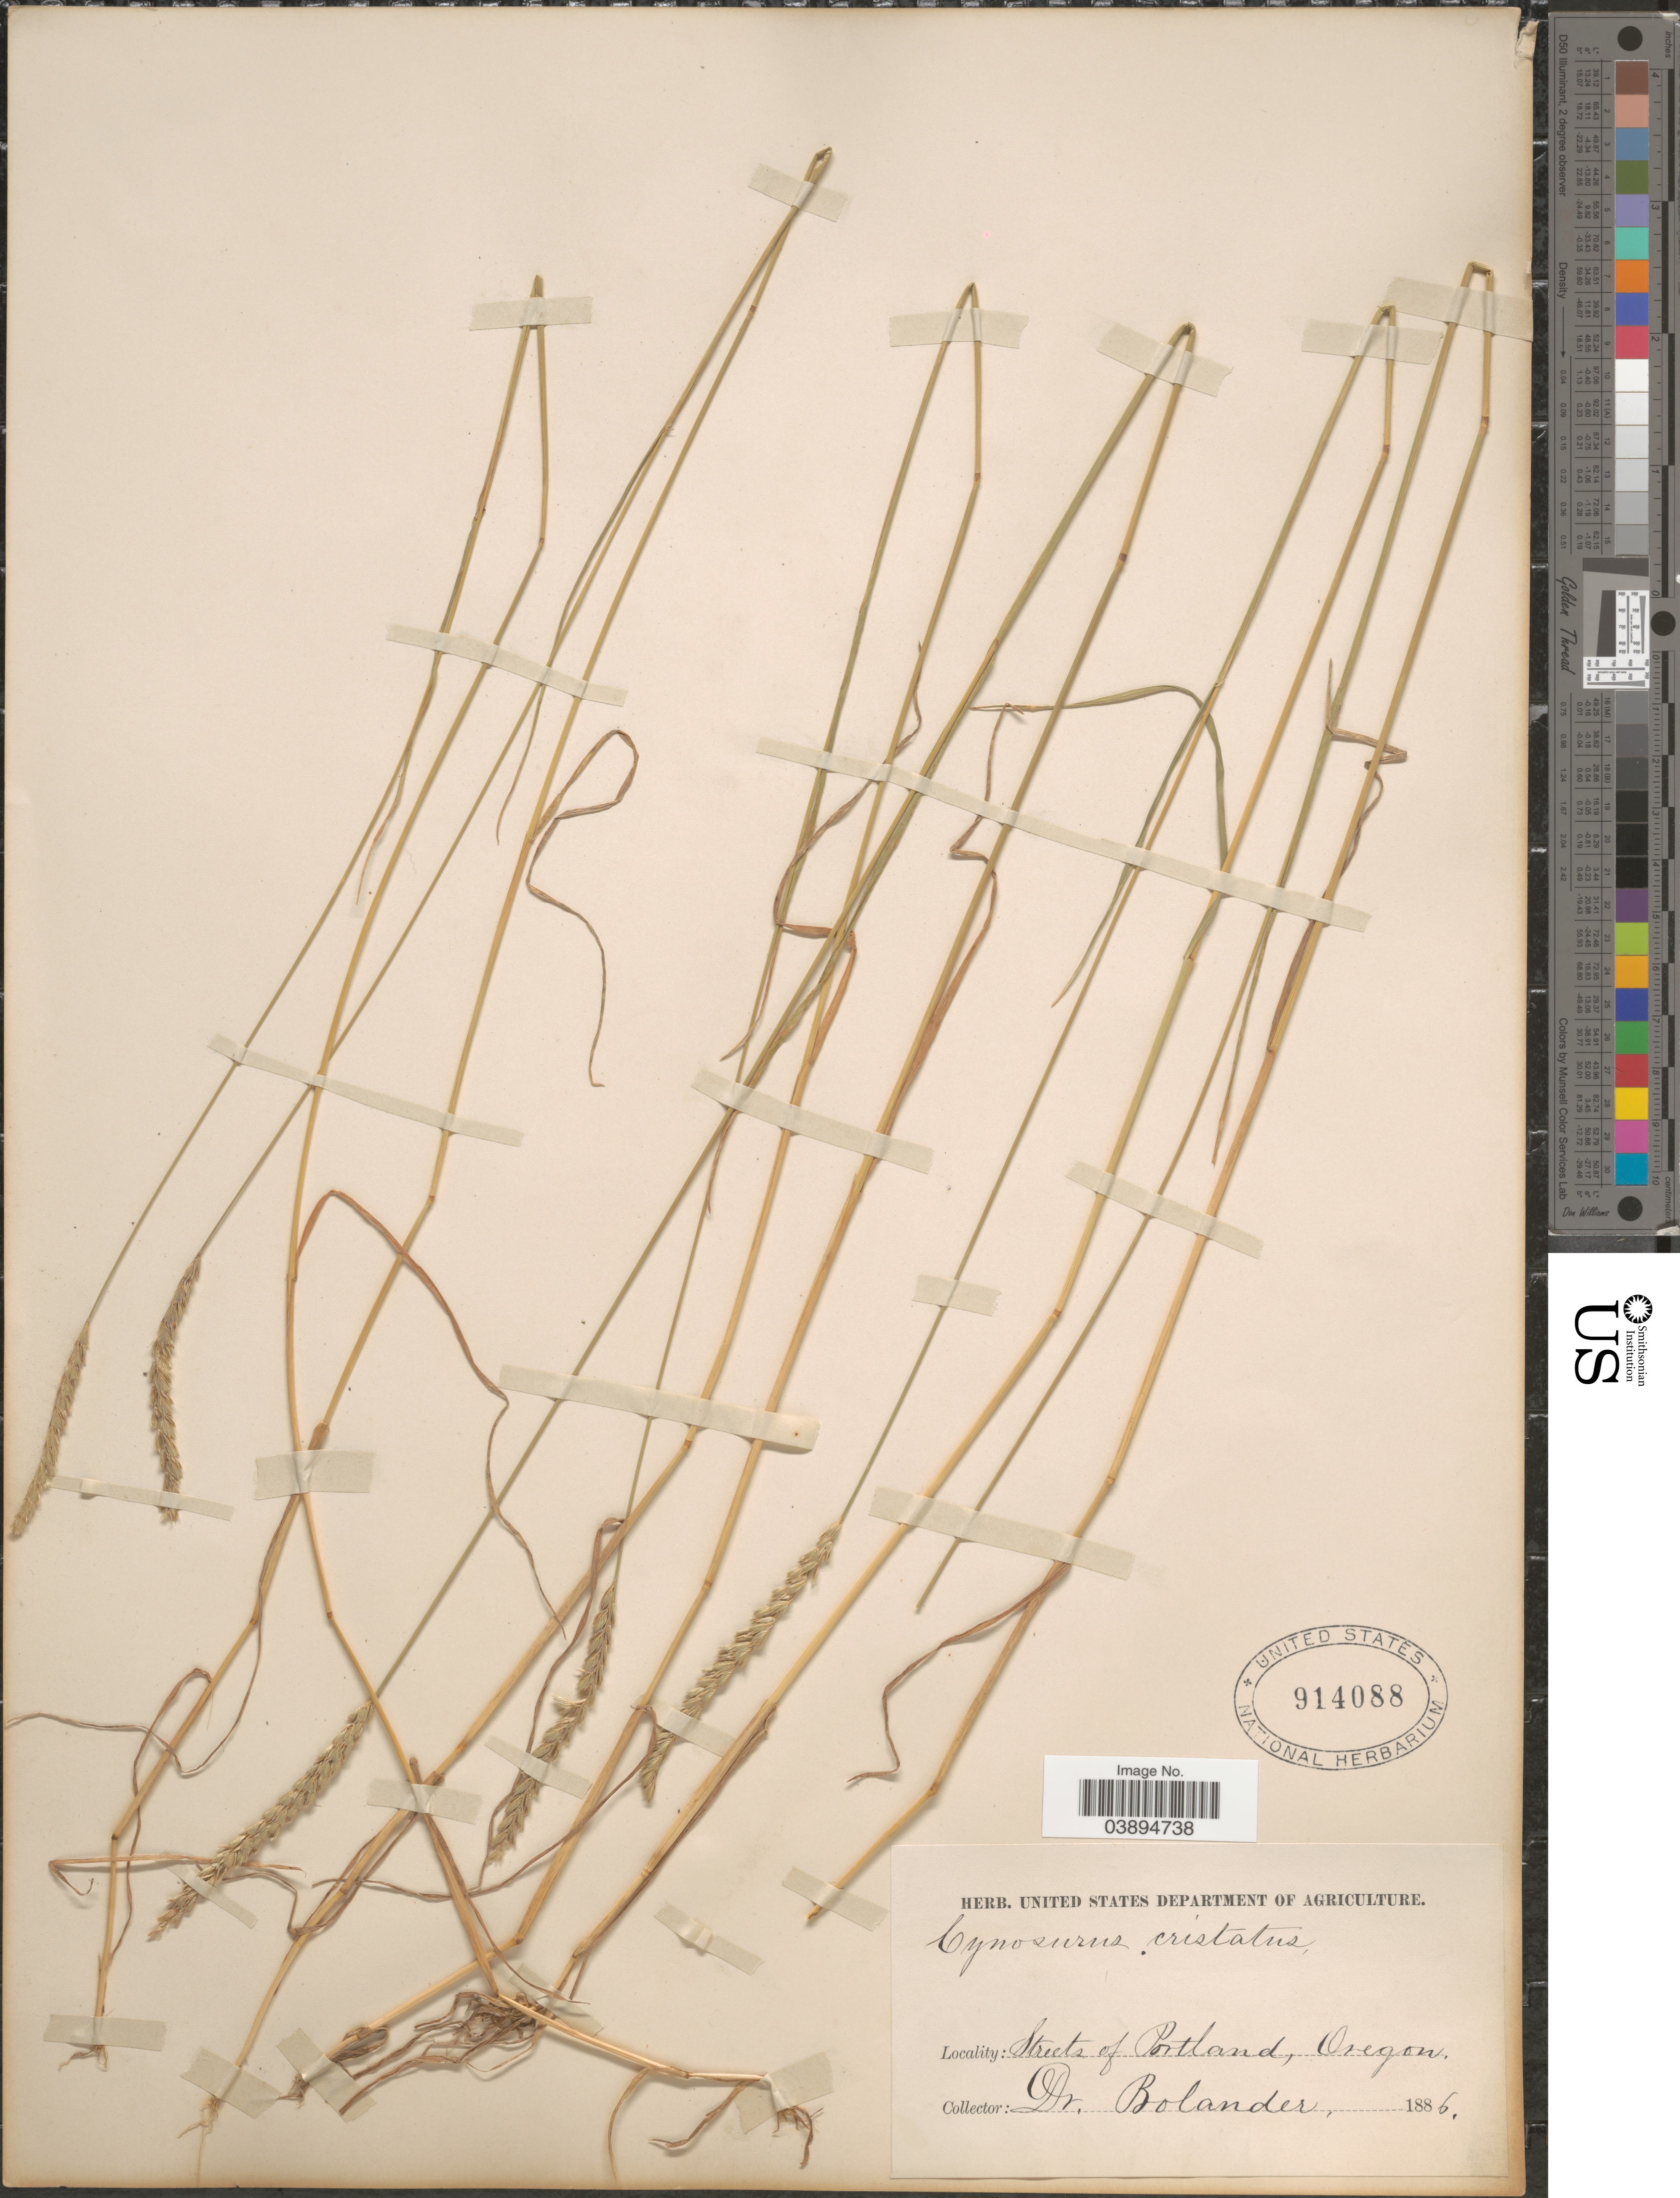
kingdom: Plantae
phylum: Tracheophyta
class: Liliopsida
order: Poales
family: Poaceae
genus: Cynosurus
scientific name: Cynosurus cristatus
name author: L.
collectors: -. Bolander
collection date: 1886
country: United States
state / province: Oregon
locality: Streets of Portland.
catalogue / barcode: US 914088